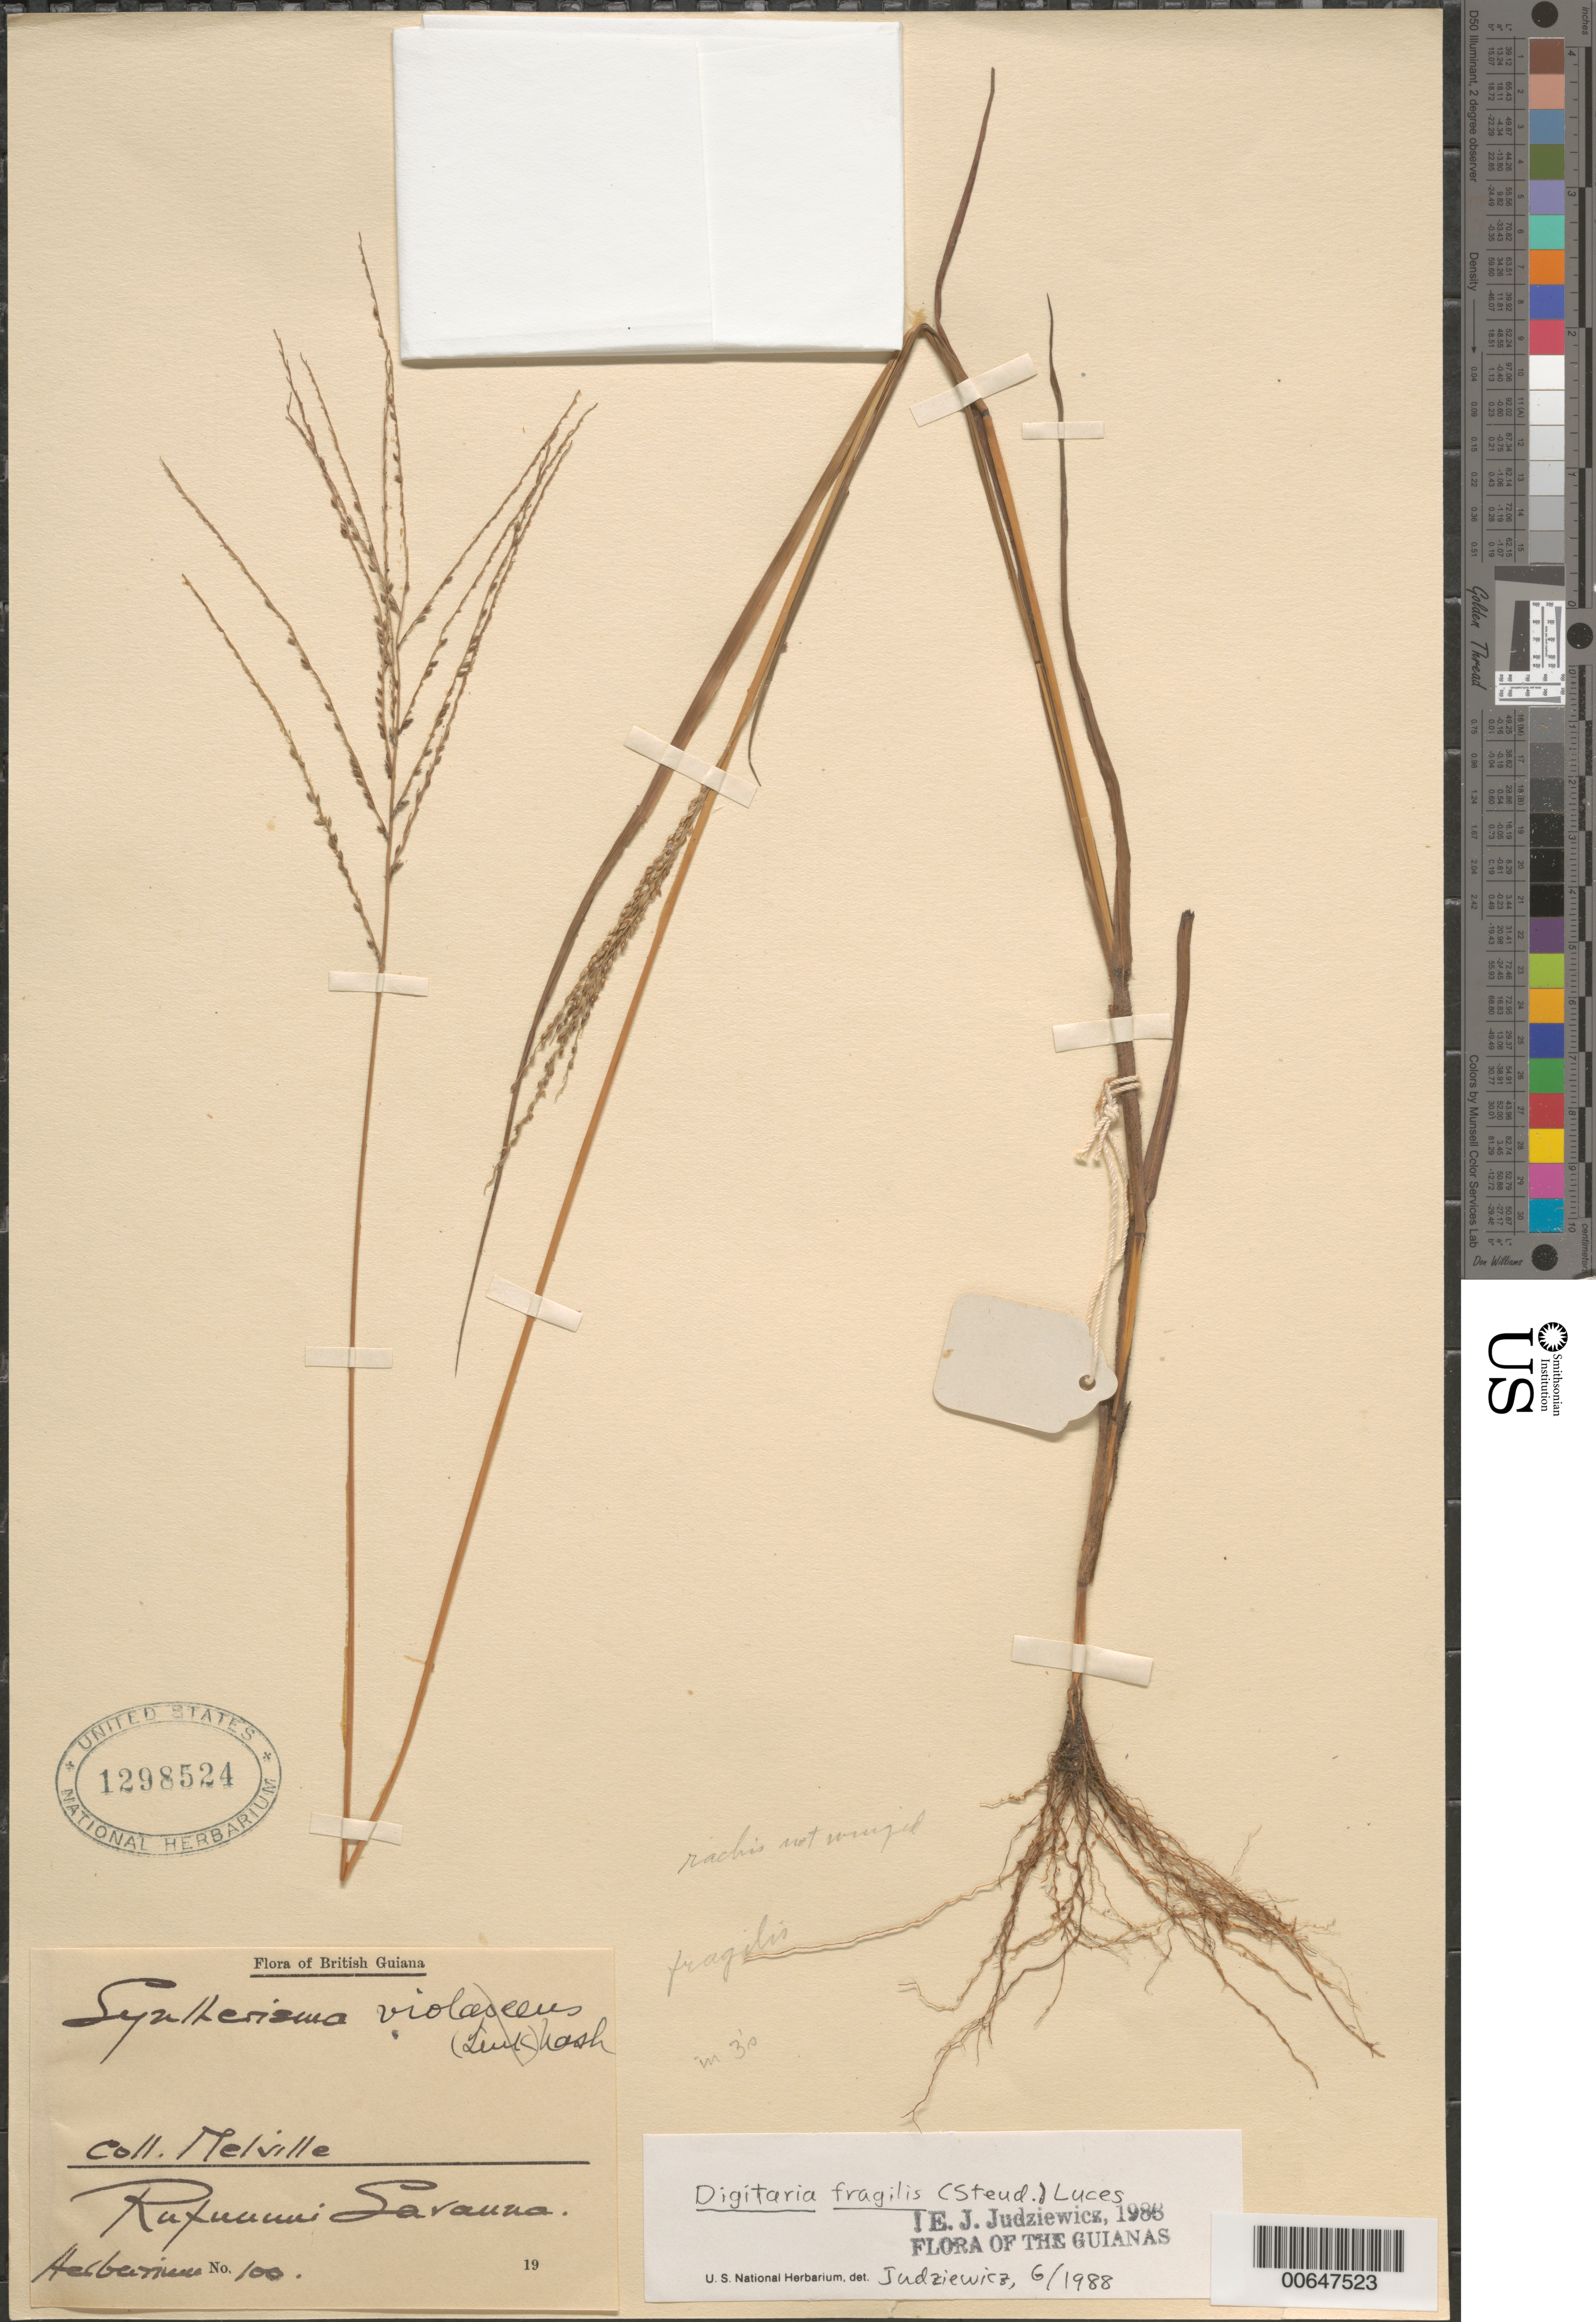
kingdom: Plantae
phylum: Tracheophyta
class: Liliopsida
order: Poales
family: Poaceae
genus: Digitaria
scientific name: Digitaria fragilis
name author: (Steud.) Luces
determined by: Judziewicz, E. J.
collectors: H. Melville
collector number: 100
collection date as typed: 7-Jul-55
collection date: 1955-07-07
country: Guyana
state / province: U. Takutu-U. Essequibo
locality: Rupununi Savanna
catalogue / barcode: US 1298524